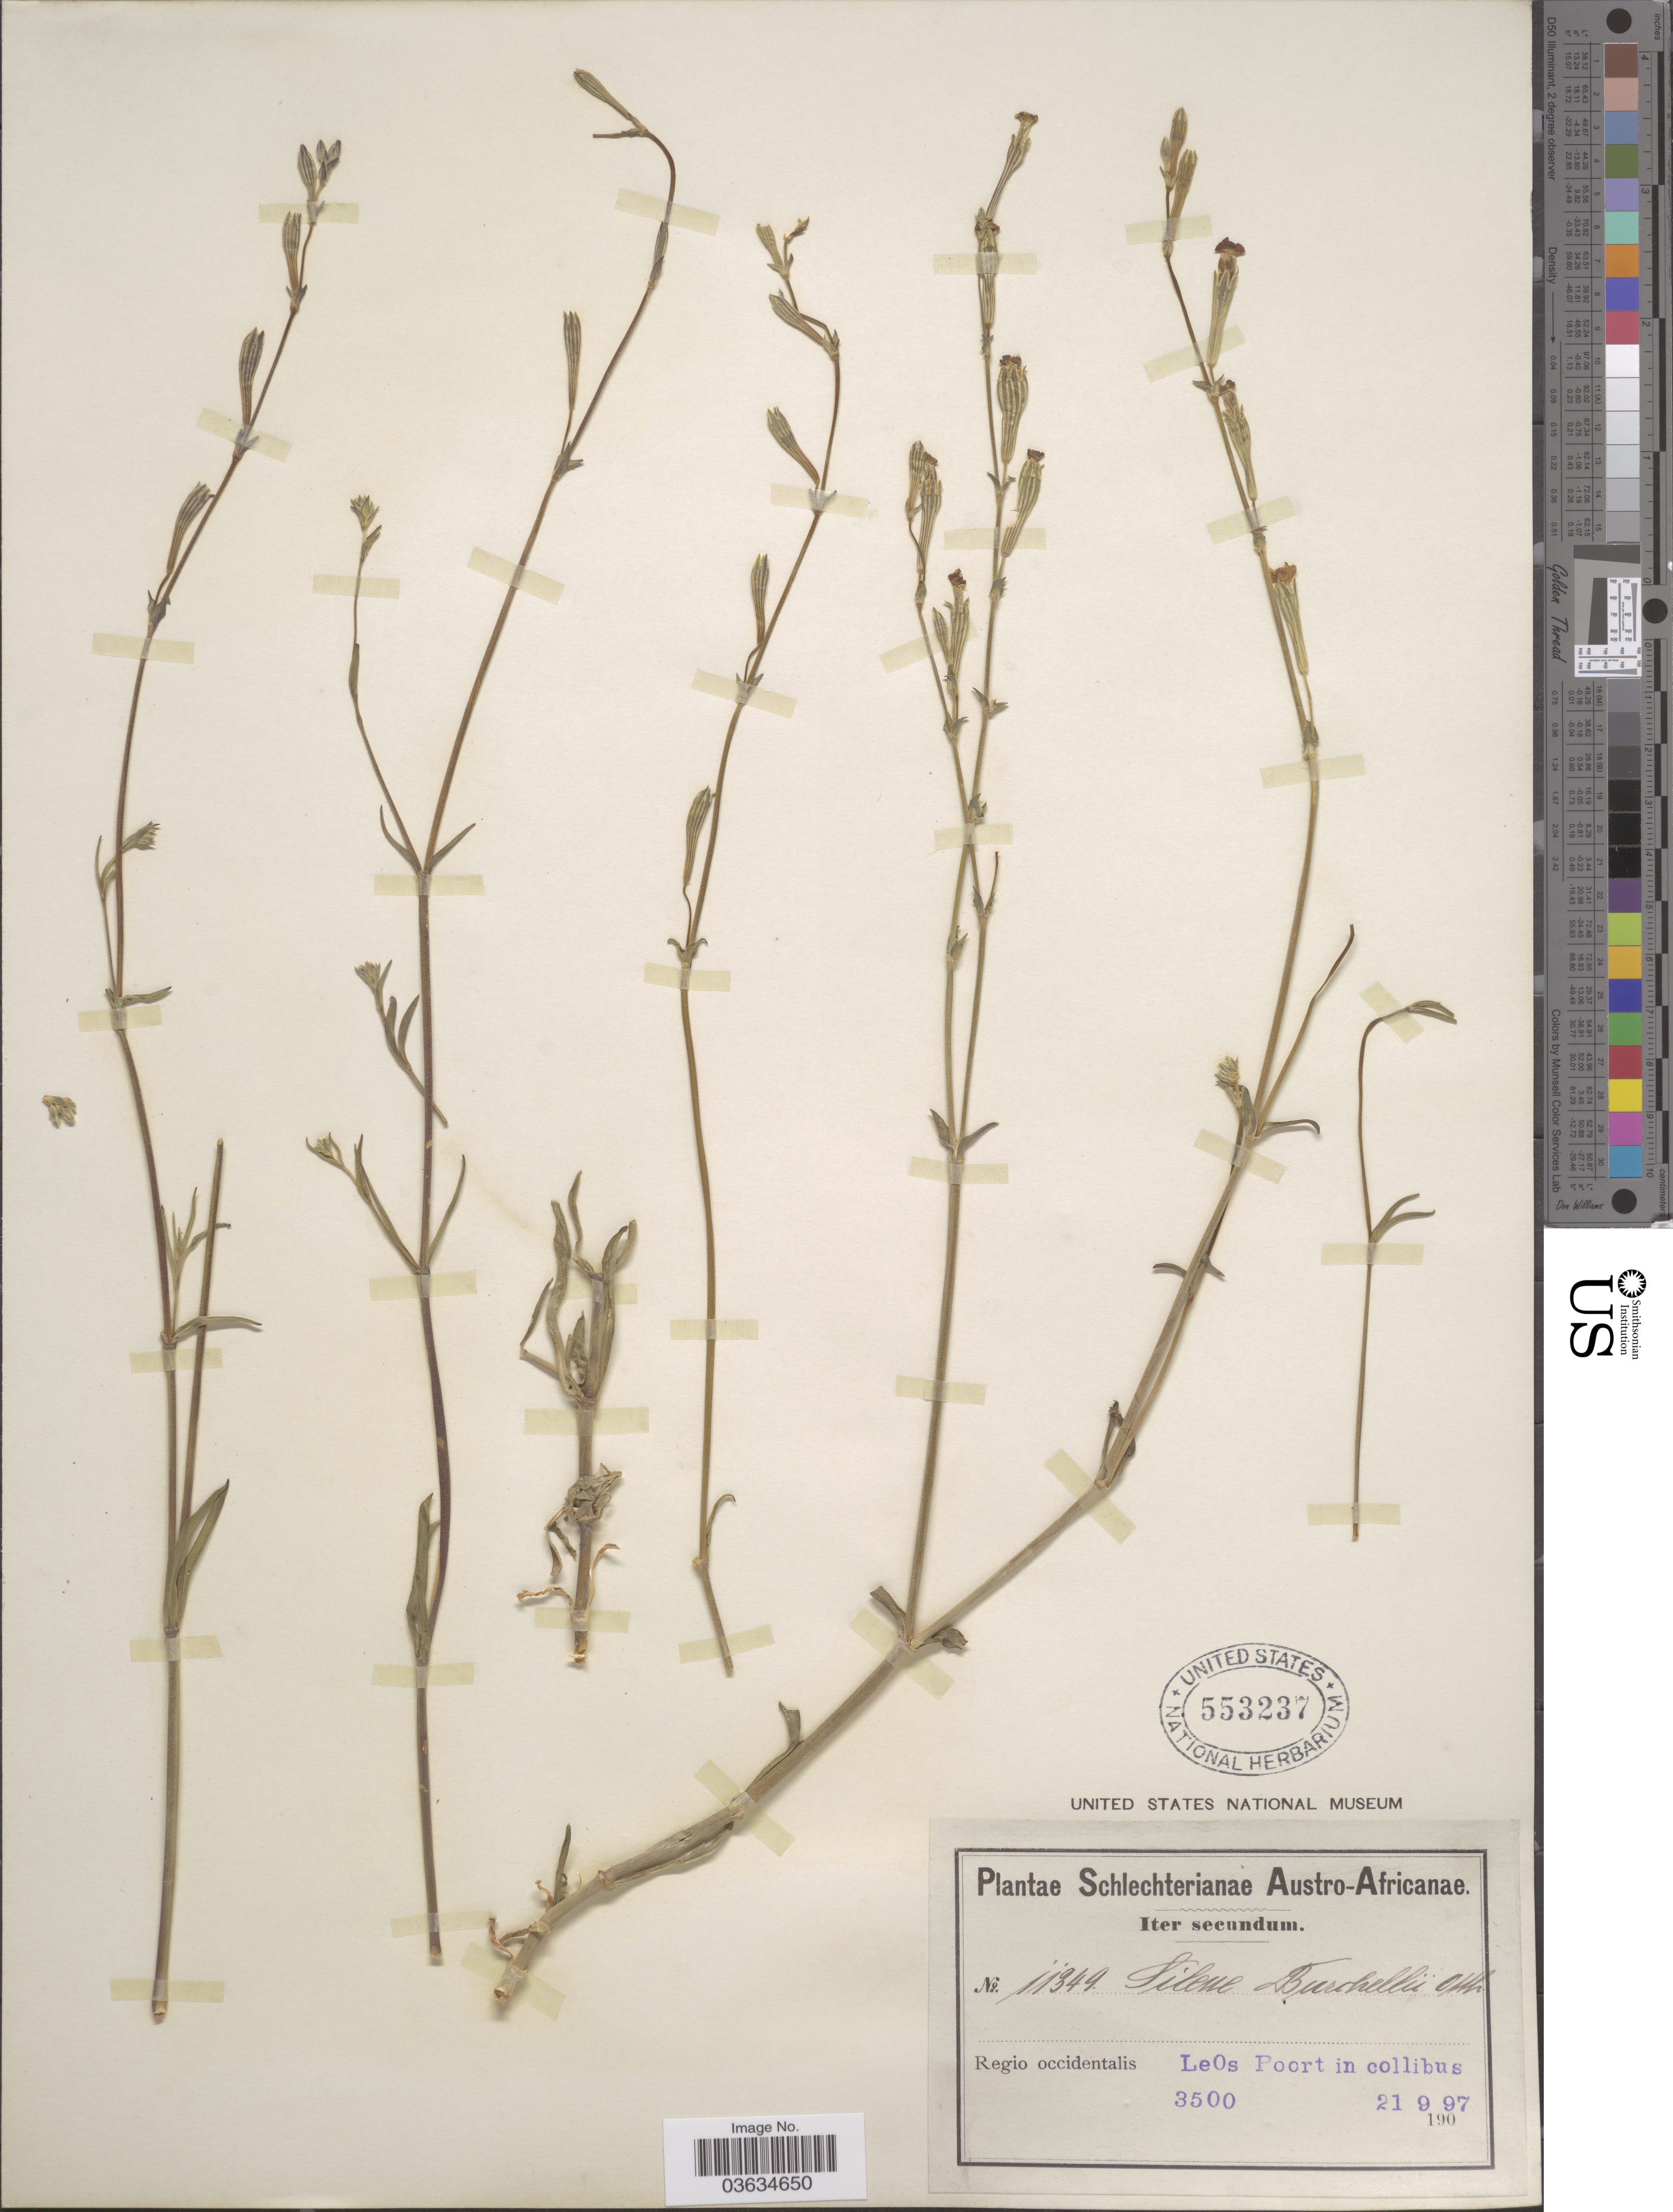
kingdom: Plantae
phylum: Tracheophyta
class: Magnoliopsida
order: Caryophyllales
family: Caryophyllaceae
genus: Silene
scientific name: Silene burchellii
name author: Otth ex DC.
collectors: Schlechter, --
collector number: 11349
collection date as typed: Transcribed d/m/y: 21/9/97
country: South Africa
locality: Austro-Africanae. Regio occidentalis. Leos Poort in collibus.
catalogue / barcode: US 553237